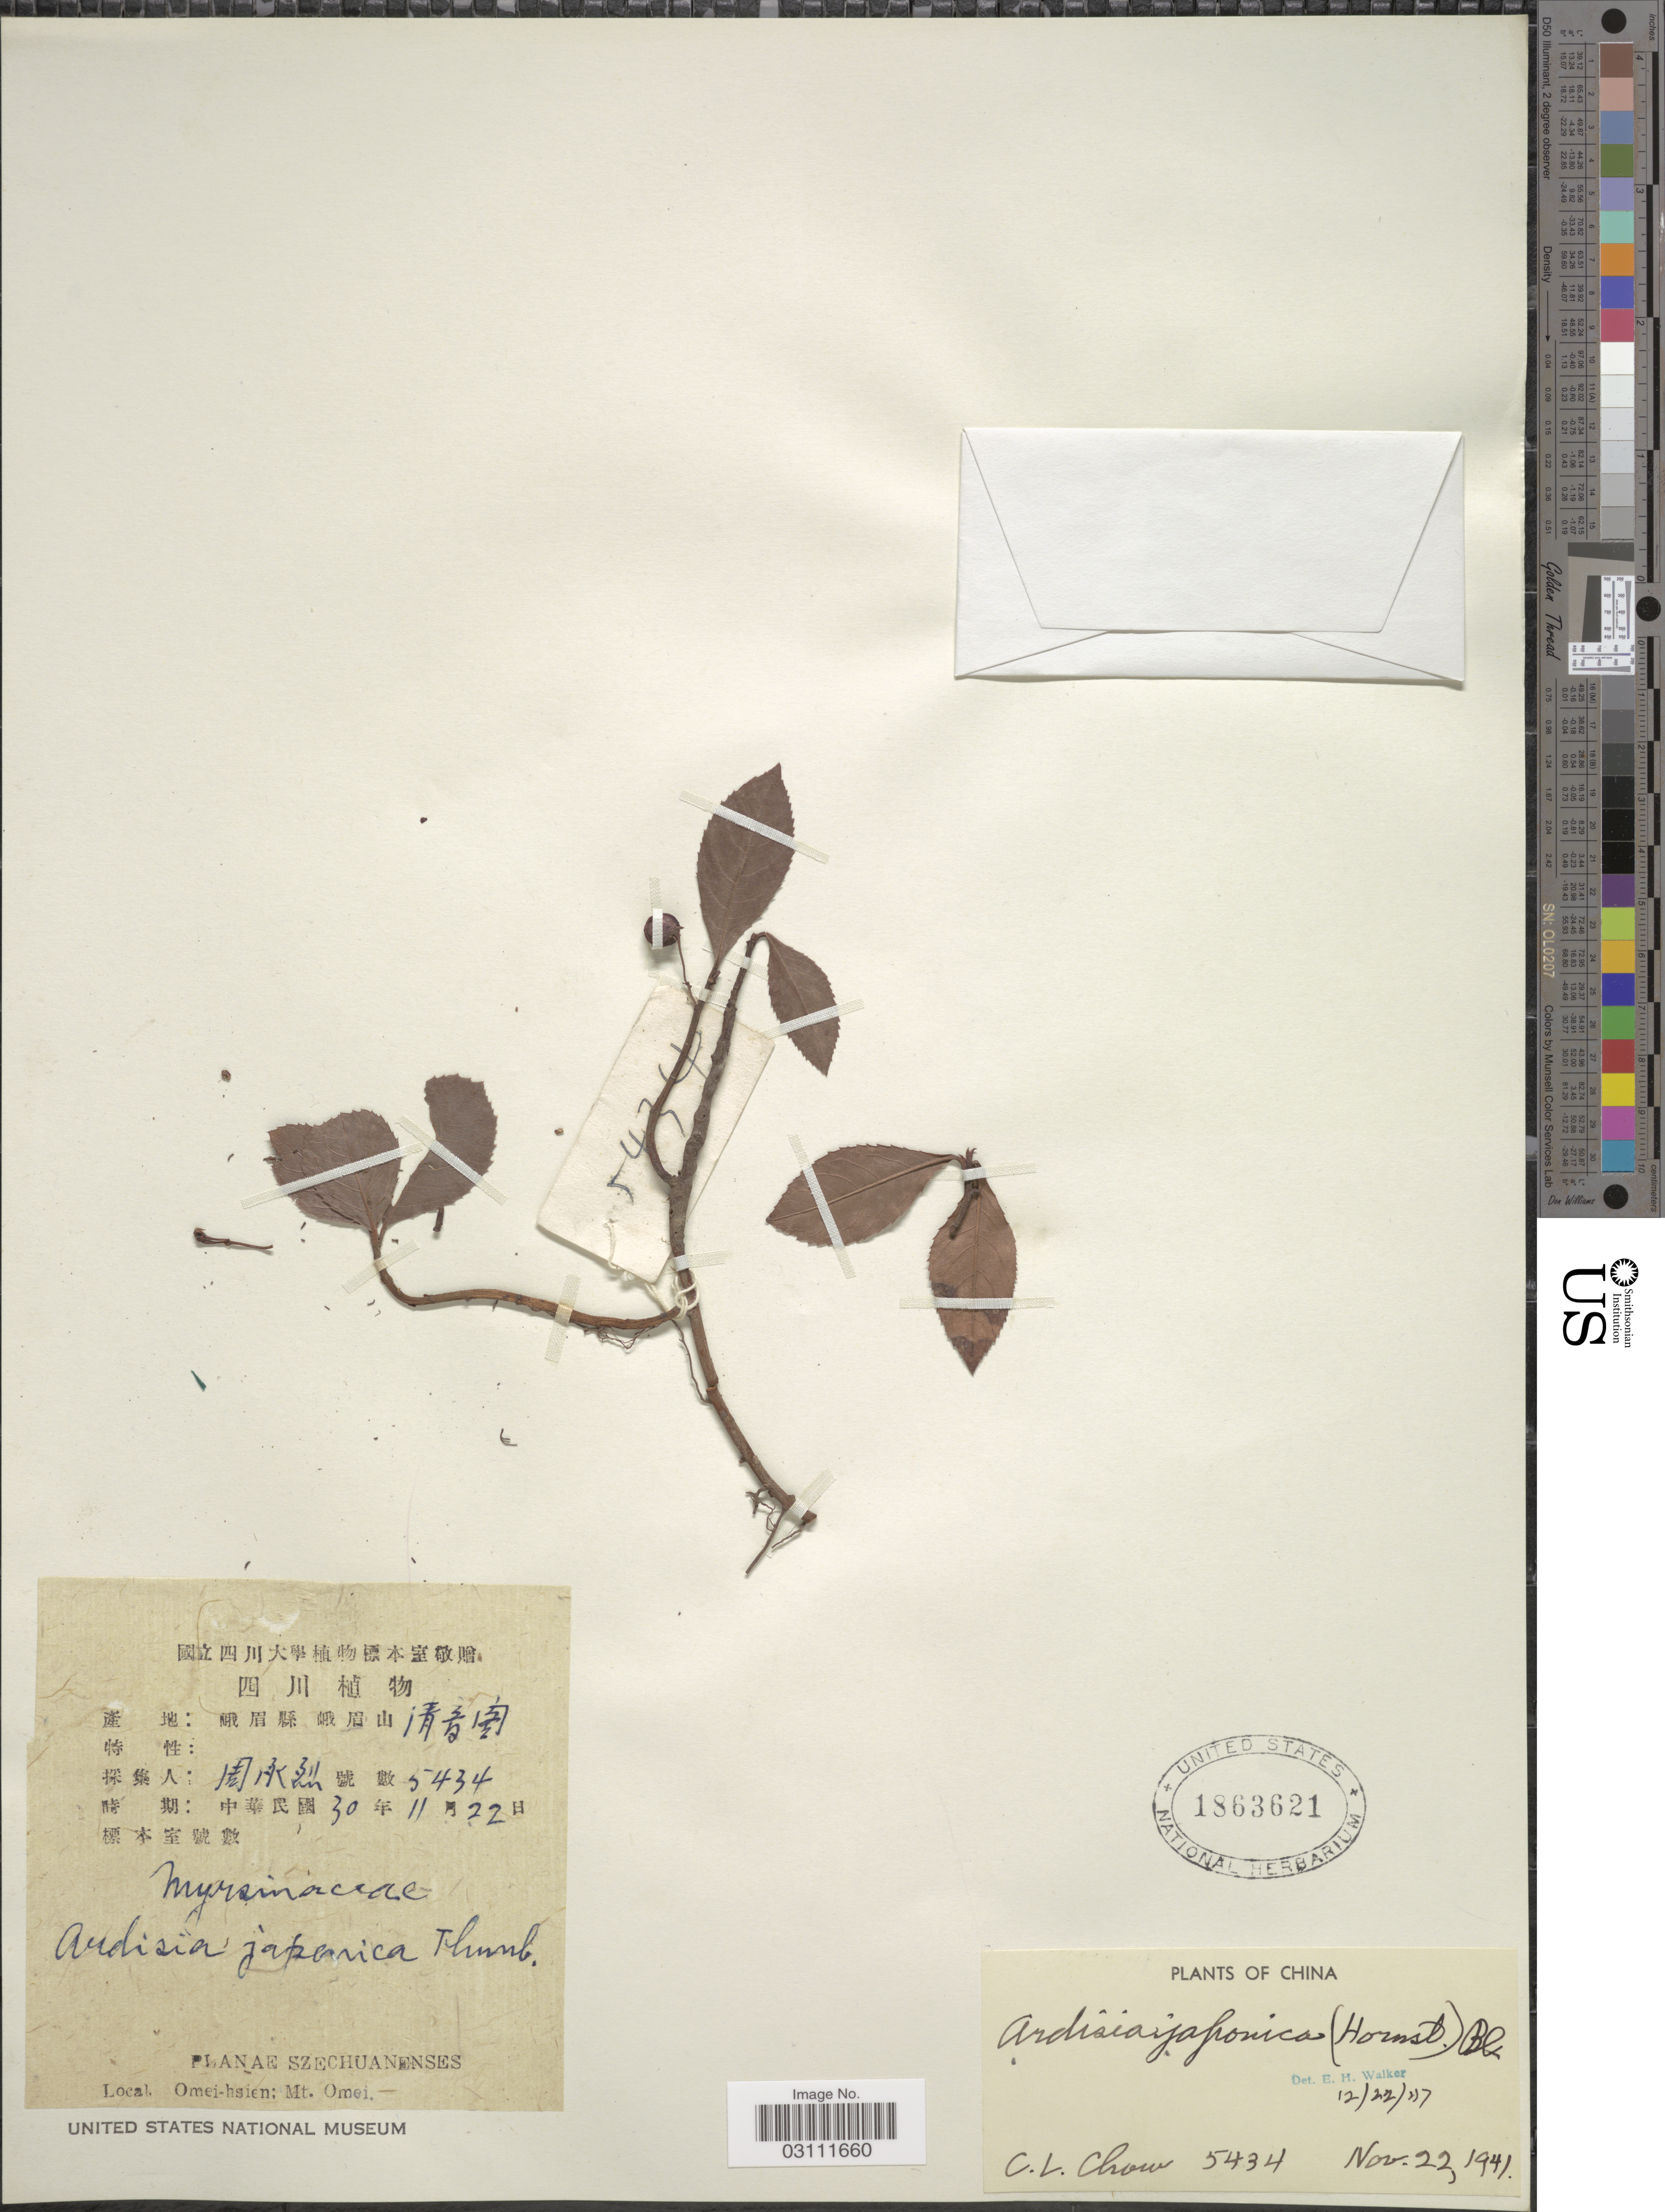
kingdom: Plantae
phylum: Tracheophyta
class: Magnoliopsida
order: Ericales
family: Primulaceae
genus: Ardisia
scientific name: Ardisia japonica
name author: (Thunb.) Blume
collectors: C. Chow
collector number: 5434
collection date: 1941-11-22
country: China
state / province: Sichuan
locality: Omei-hsien: Mt. Omei.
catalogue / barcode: US 1863621